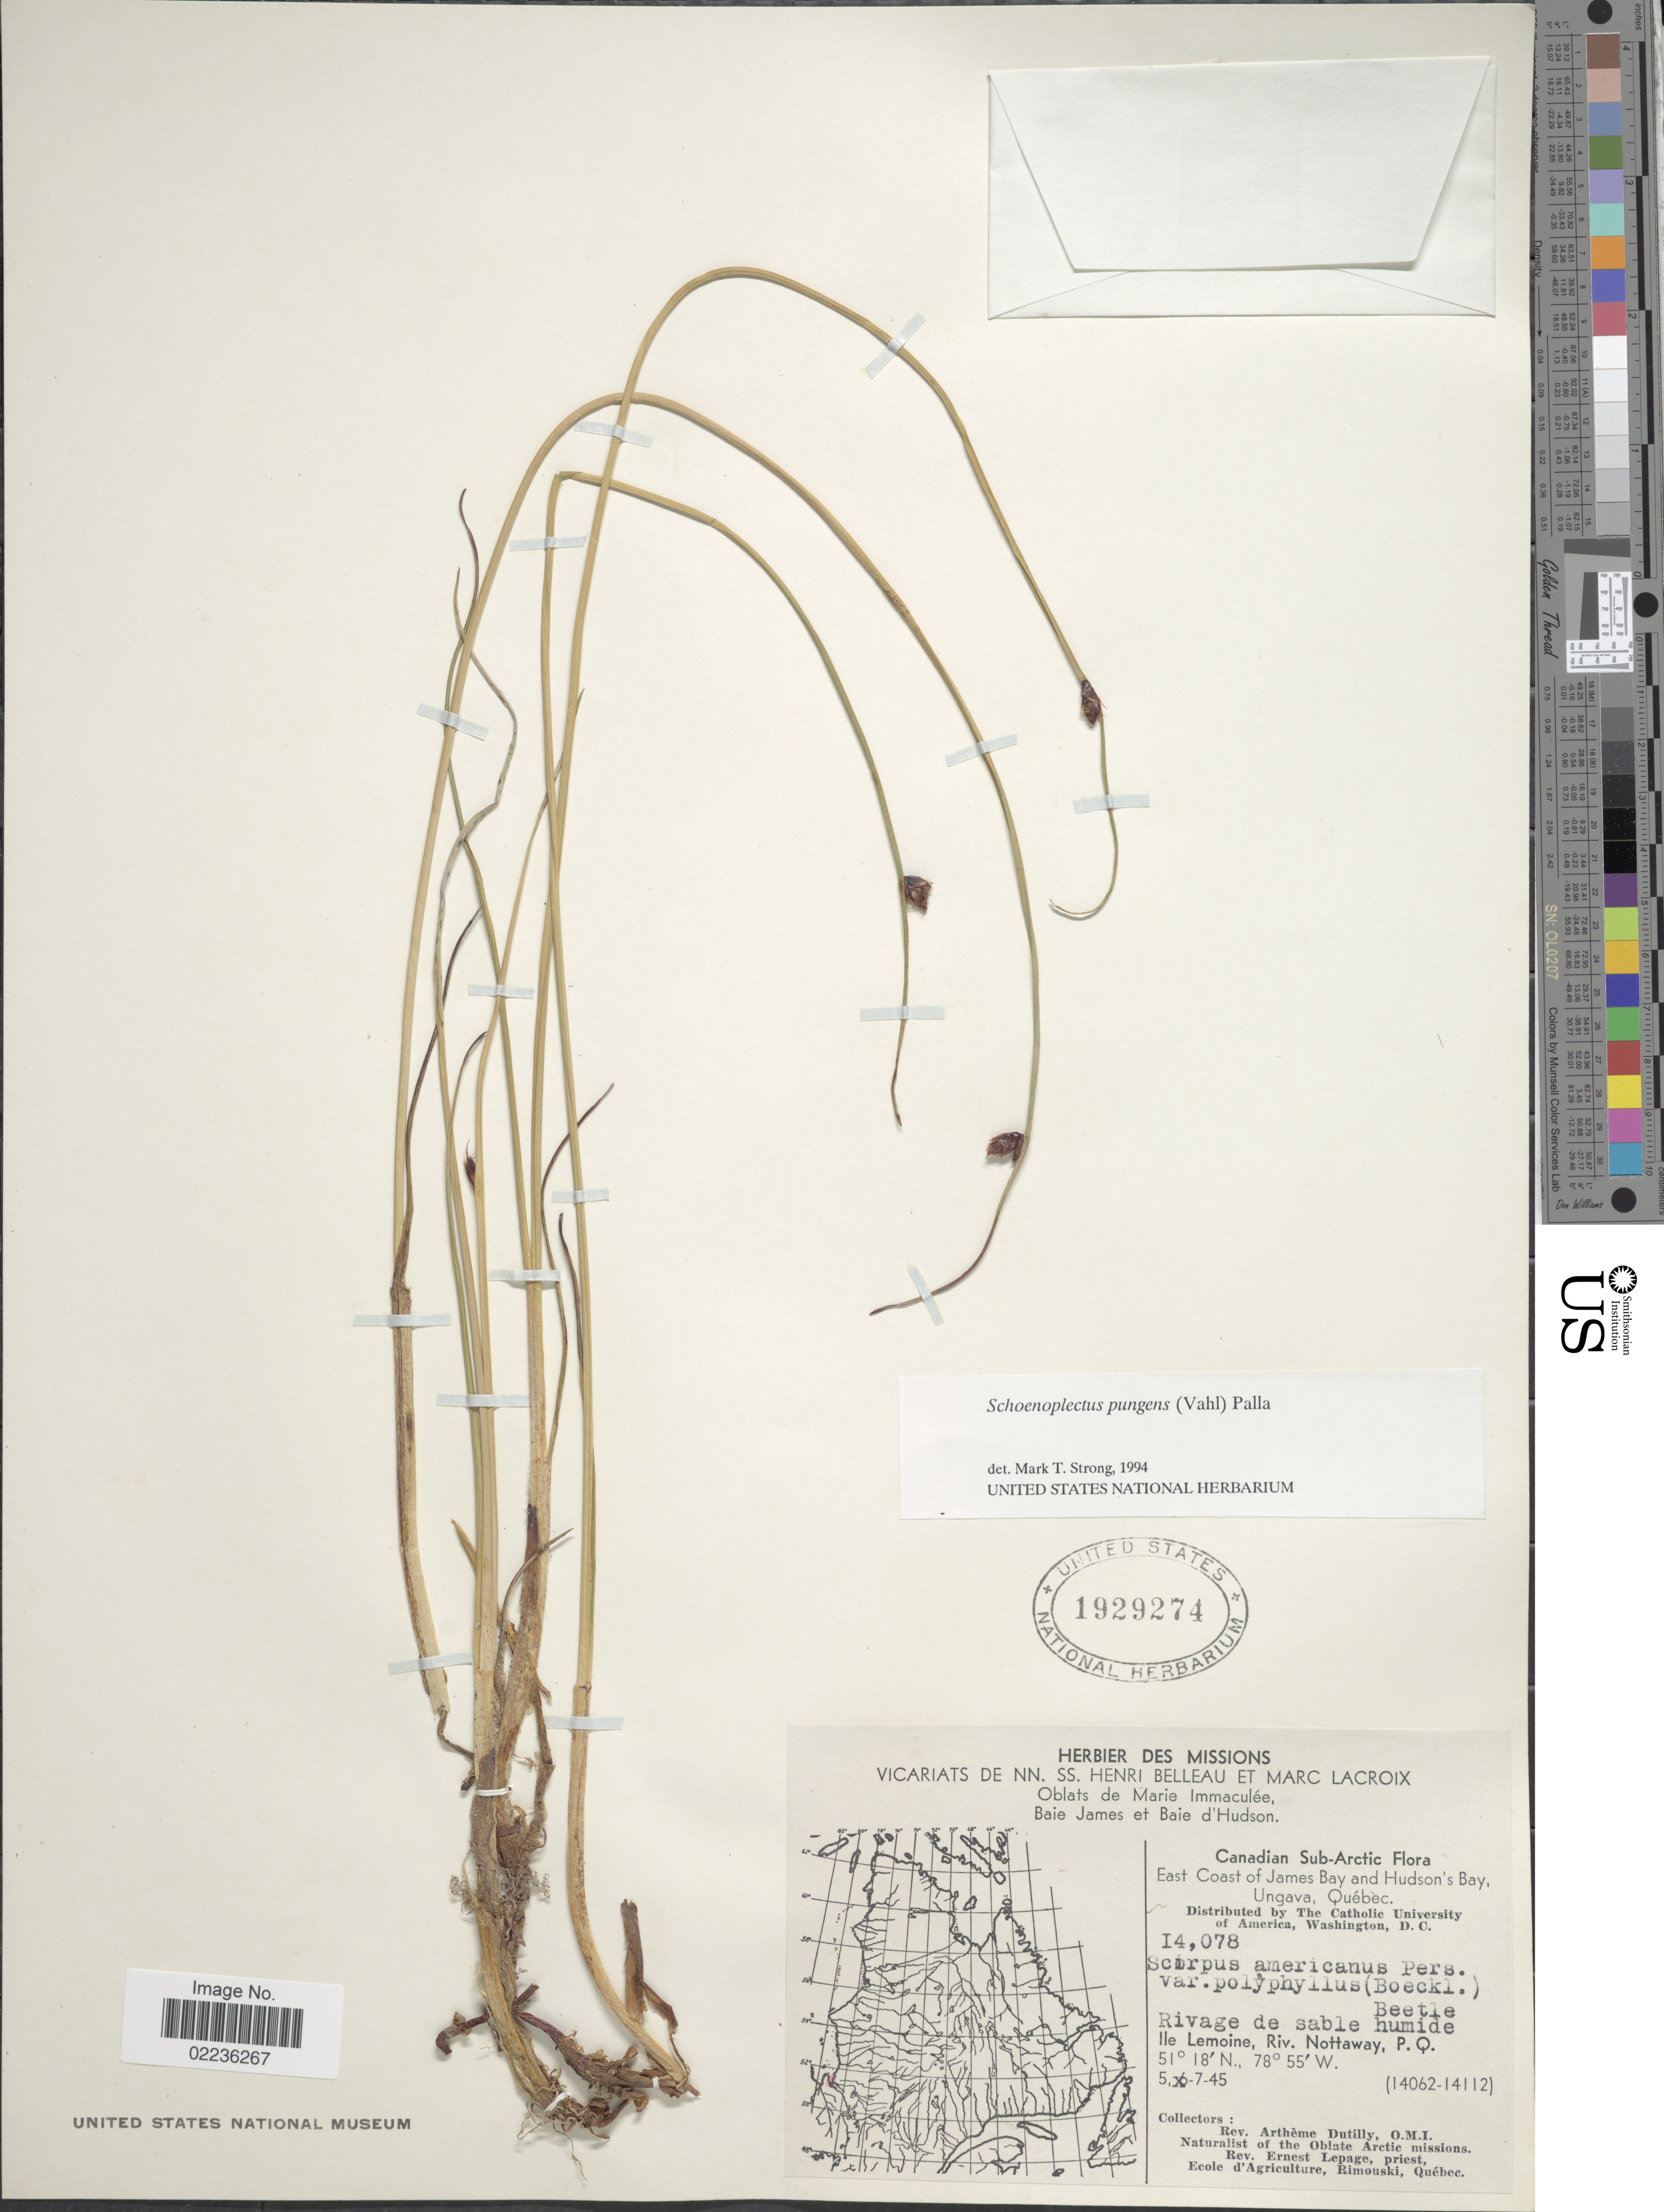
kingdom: Plantae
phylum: Tracheophyta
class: Liliopsida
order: Poales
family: Cyperaceae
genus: Schoenoplectus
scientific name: Schoenoplectus pungens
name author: (Vahl) Palla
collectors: A. Dutilly & E. Lepage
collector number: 14078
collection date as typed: Transcribed d/m/y: 7/5/45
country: Canada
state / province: Quebec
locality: Canadian Sub-Arctic. East Coast of James Bay and Hudson's Bay, Ungava. Rivage de sable humide. Ile Lemoine, Riv. Nottaway, P.Q.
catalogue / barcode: US 1929274